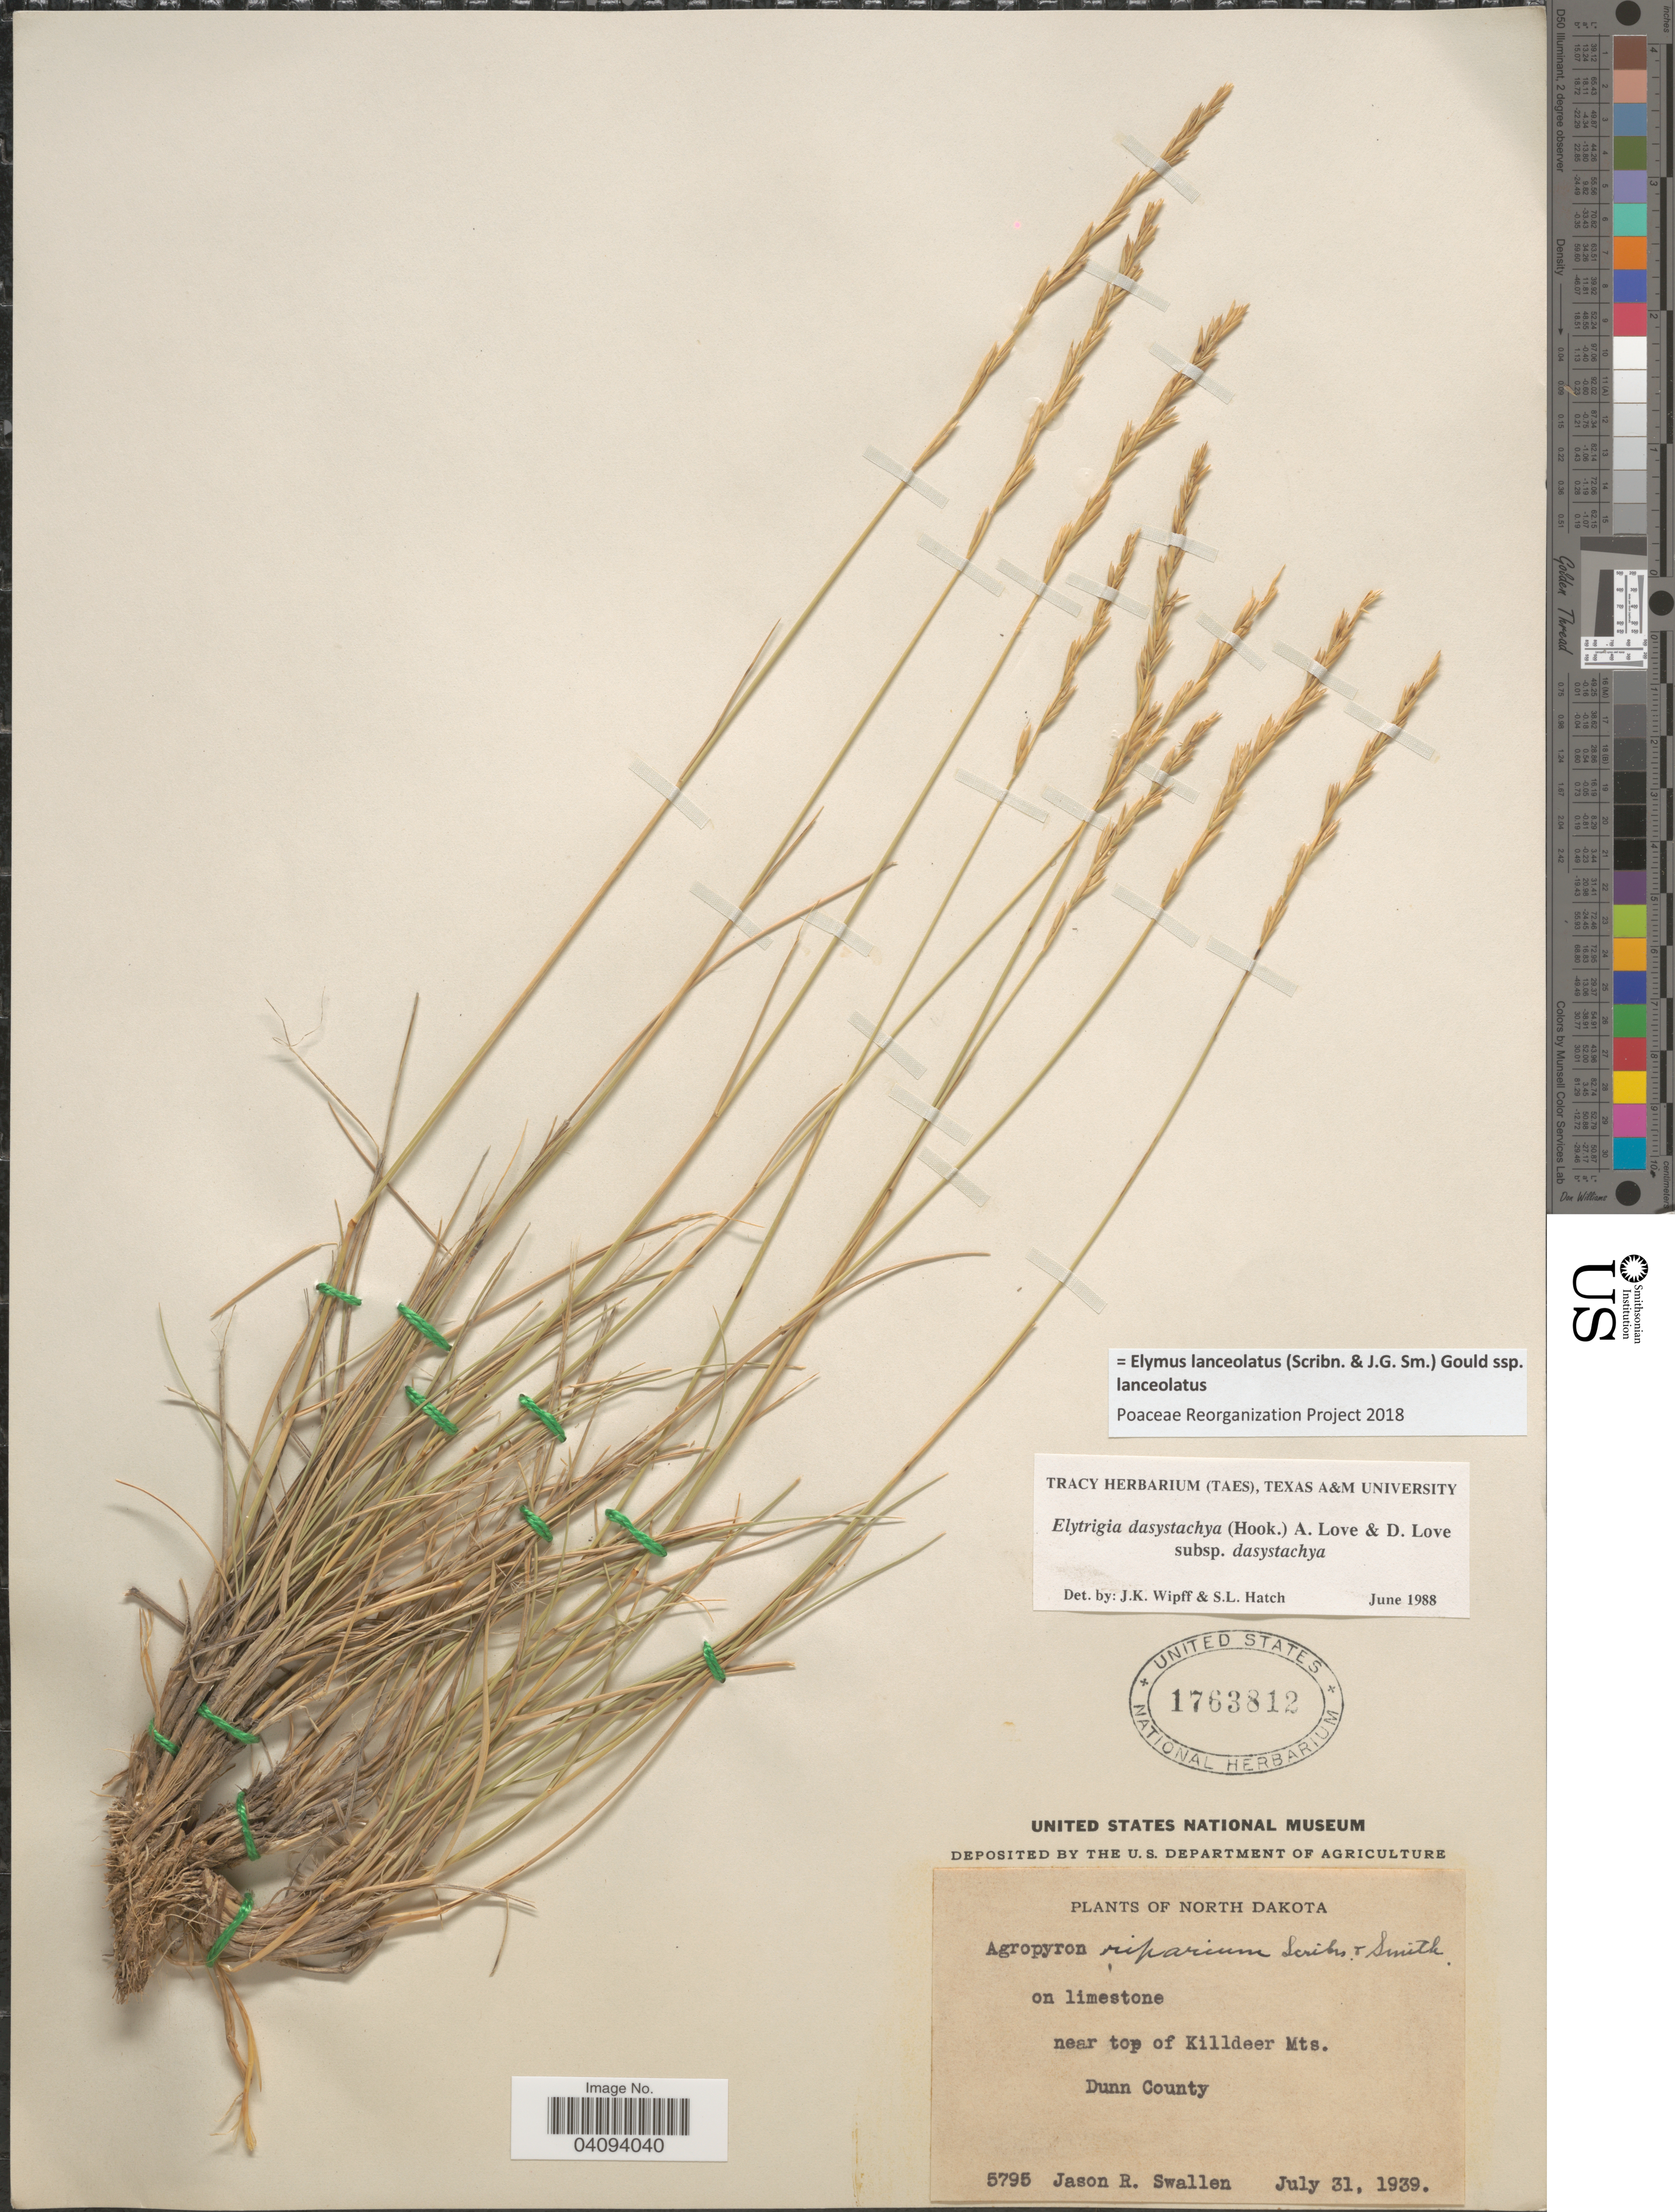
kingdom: Plantae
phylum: Tracheophyta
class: Liliopsida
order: Poales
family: Poaceae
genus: Elymus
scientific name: Elymus lanceolatus subsp. lanceolatus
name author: (Scribn. & J.G. Sm.) Gould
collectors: J. R. Swallen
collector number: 5795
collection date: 1939-07-31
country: United States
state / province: North Dakota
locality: On limestone. Near top of Killdeer Mts. Dunn County.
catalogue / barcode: US 1763812